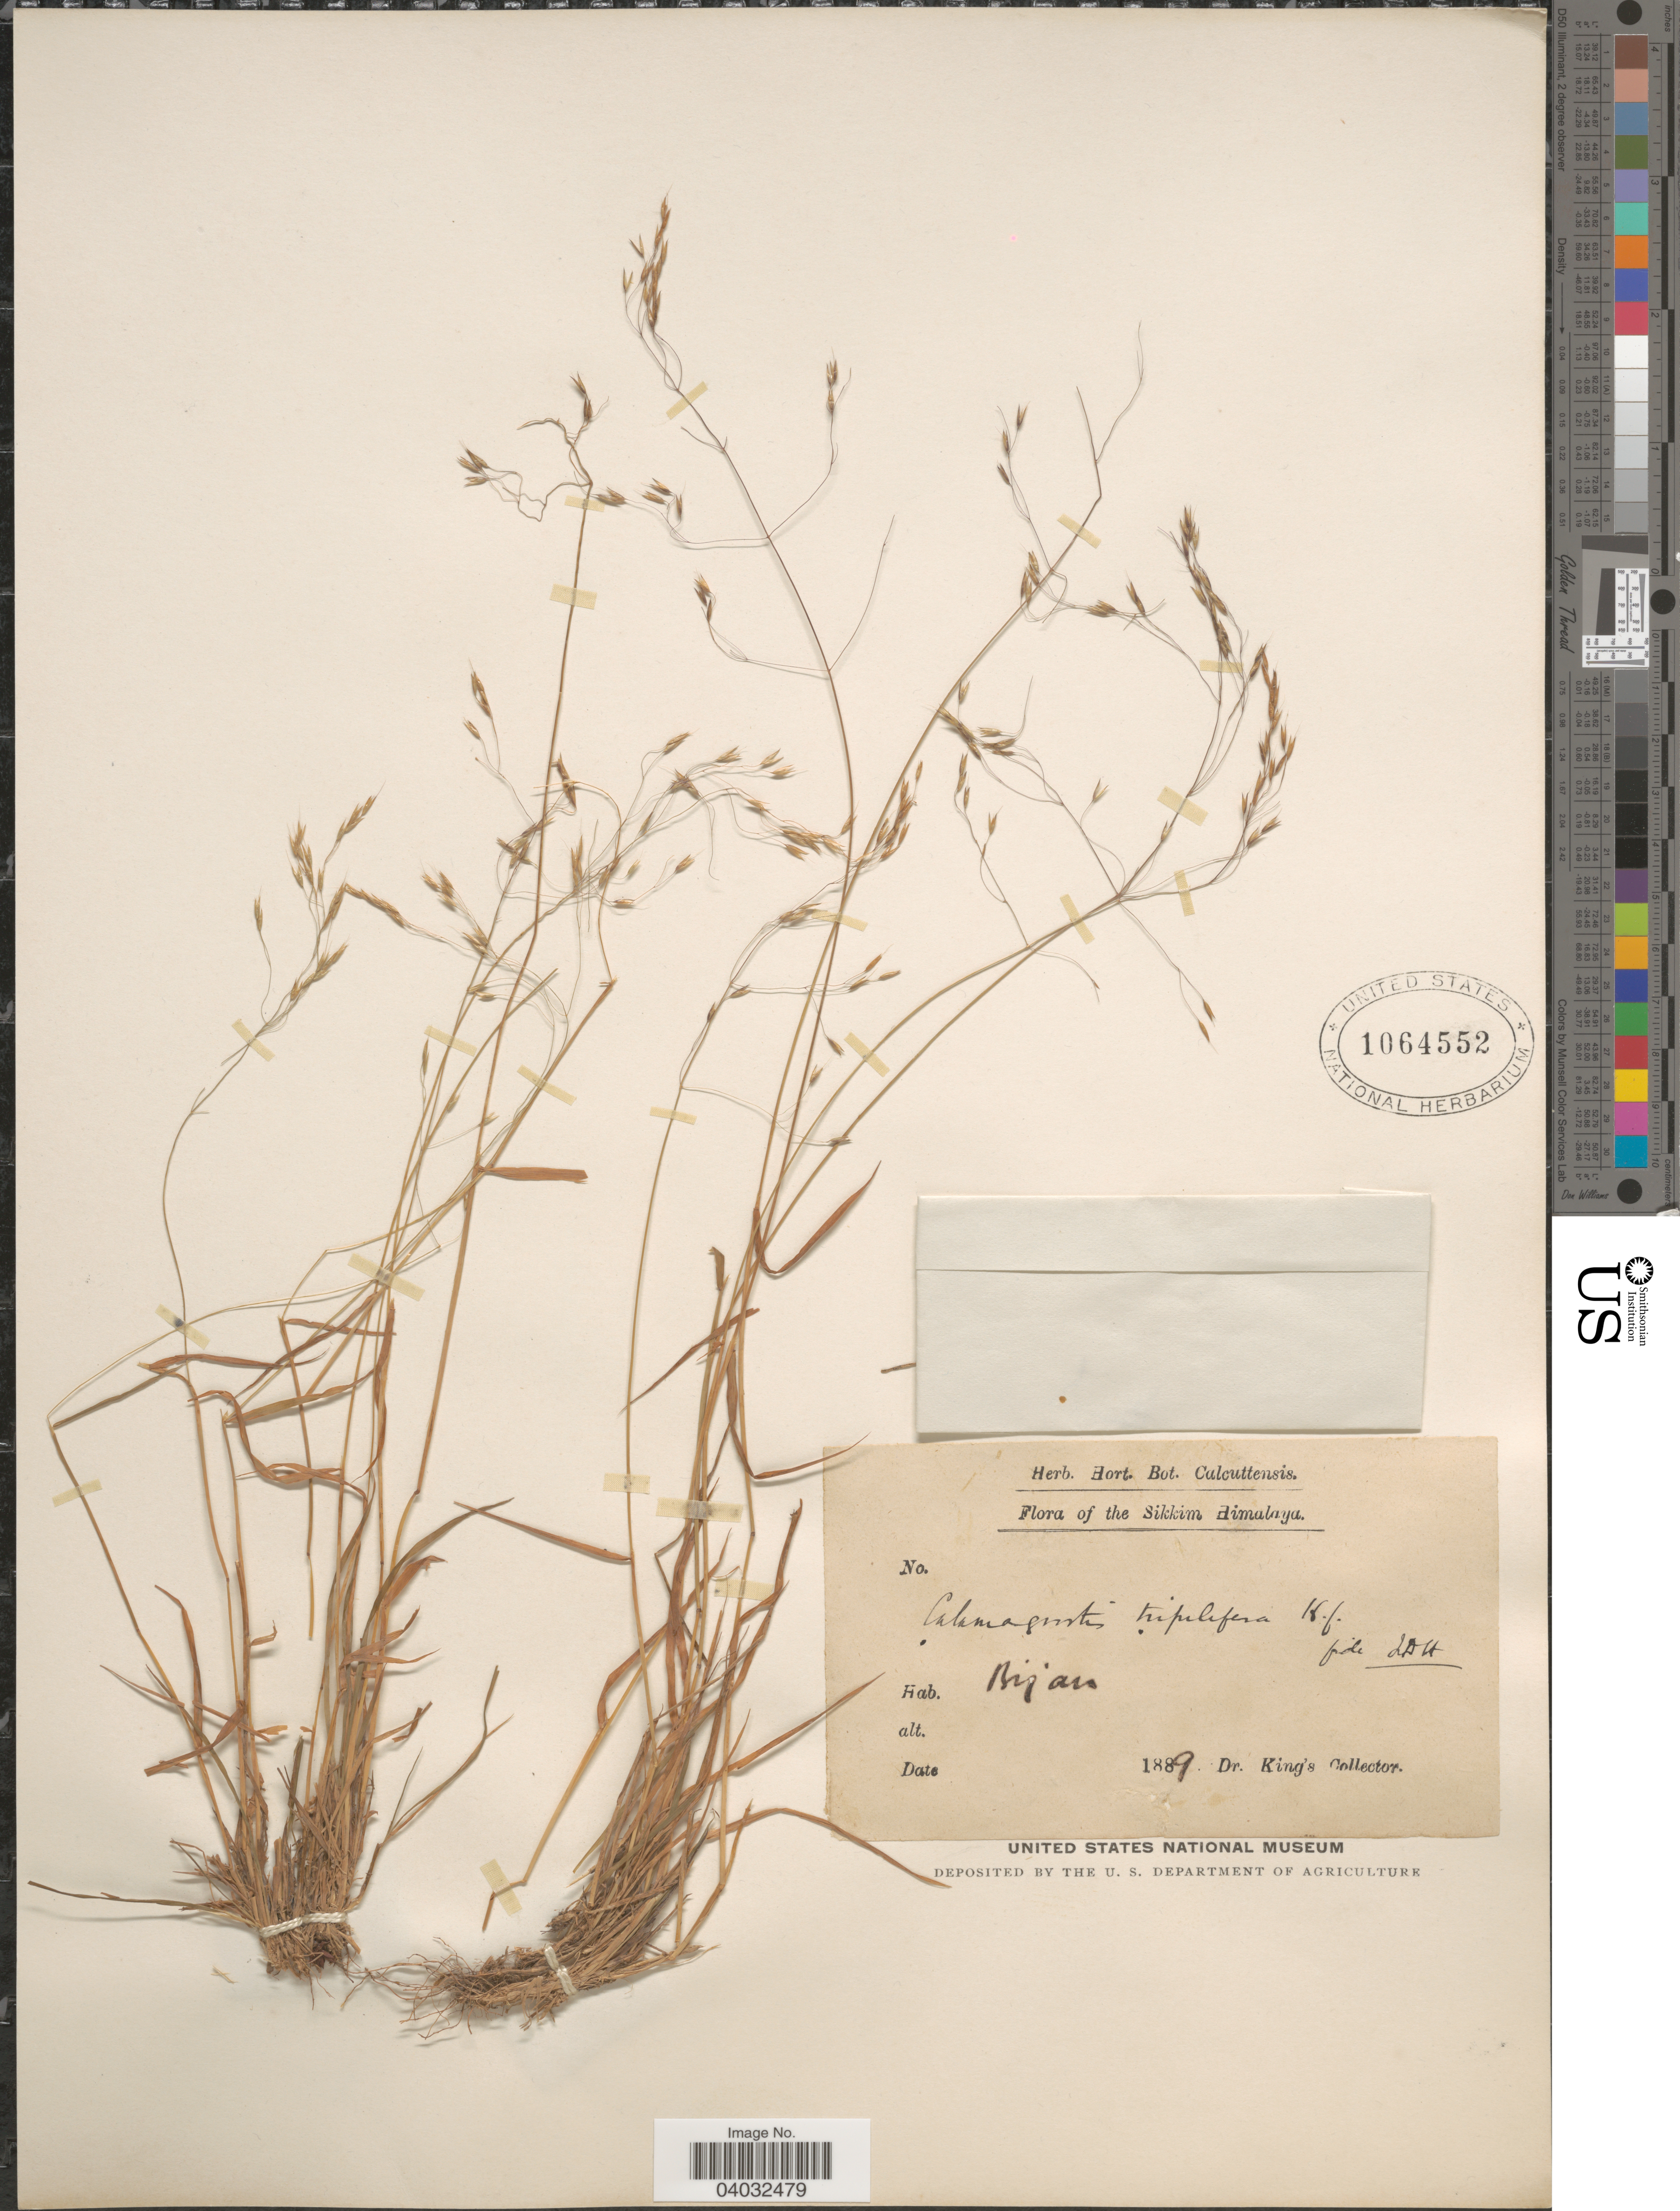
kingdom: Plantae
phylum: Tracheophyta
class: Liliopsida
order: Poales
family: Poaceae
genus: Calamagrostis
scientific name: Calamagrostis tripilifera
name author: Hook. f.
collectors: Dr. King's collector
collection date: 1889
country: India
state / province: Sikkim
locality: The Sikkim Himalaya. Bijan.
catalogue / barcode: US 1064552